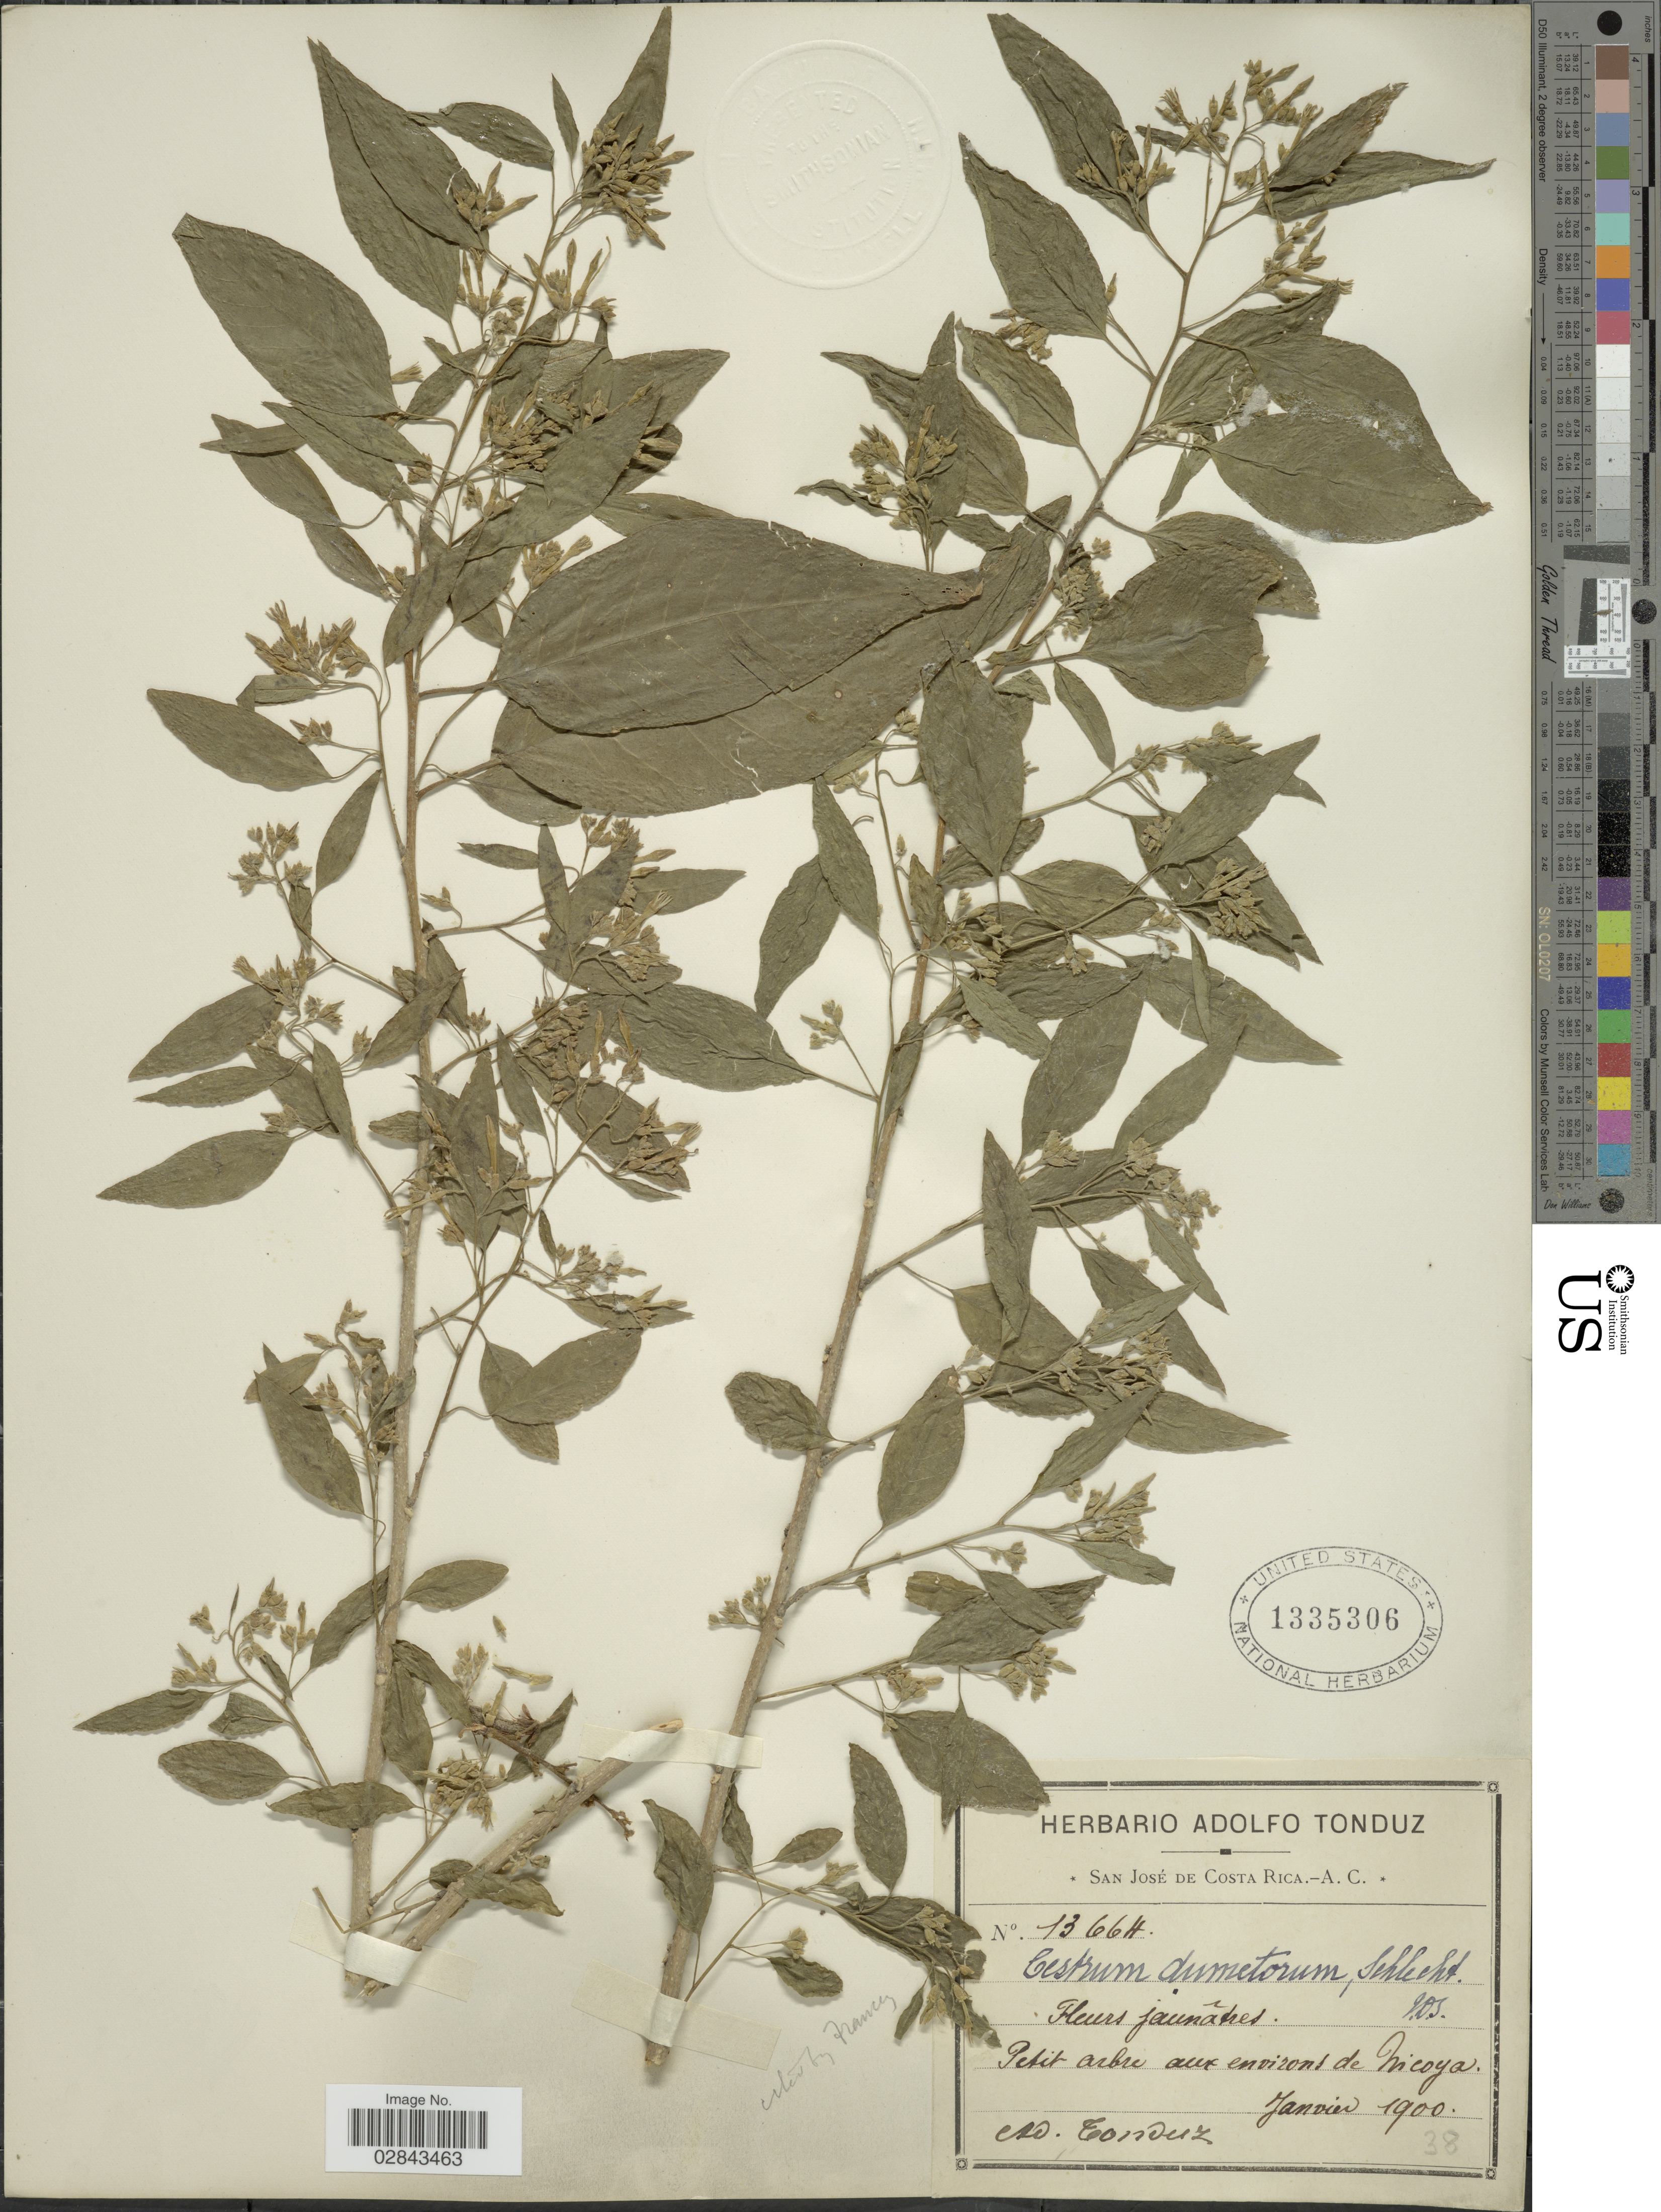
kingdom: Plantae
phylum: Tracheophyta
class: Magnoliopsida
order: Solanales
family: Solanaceae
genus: Cestrum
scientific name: Cestrum dumetorum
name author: Schltdl.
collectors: A. Tonduz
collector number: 13664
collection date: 1900-01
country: Costa Rica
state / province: San José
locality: Petit arbre aux environs de Nicoya.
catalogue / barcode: US 1335306